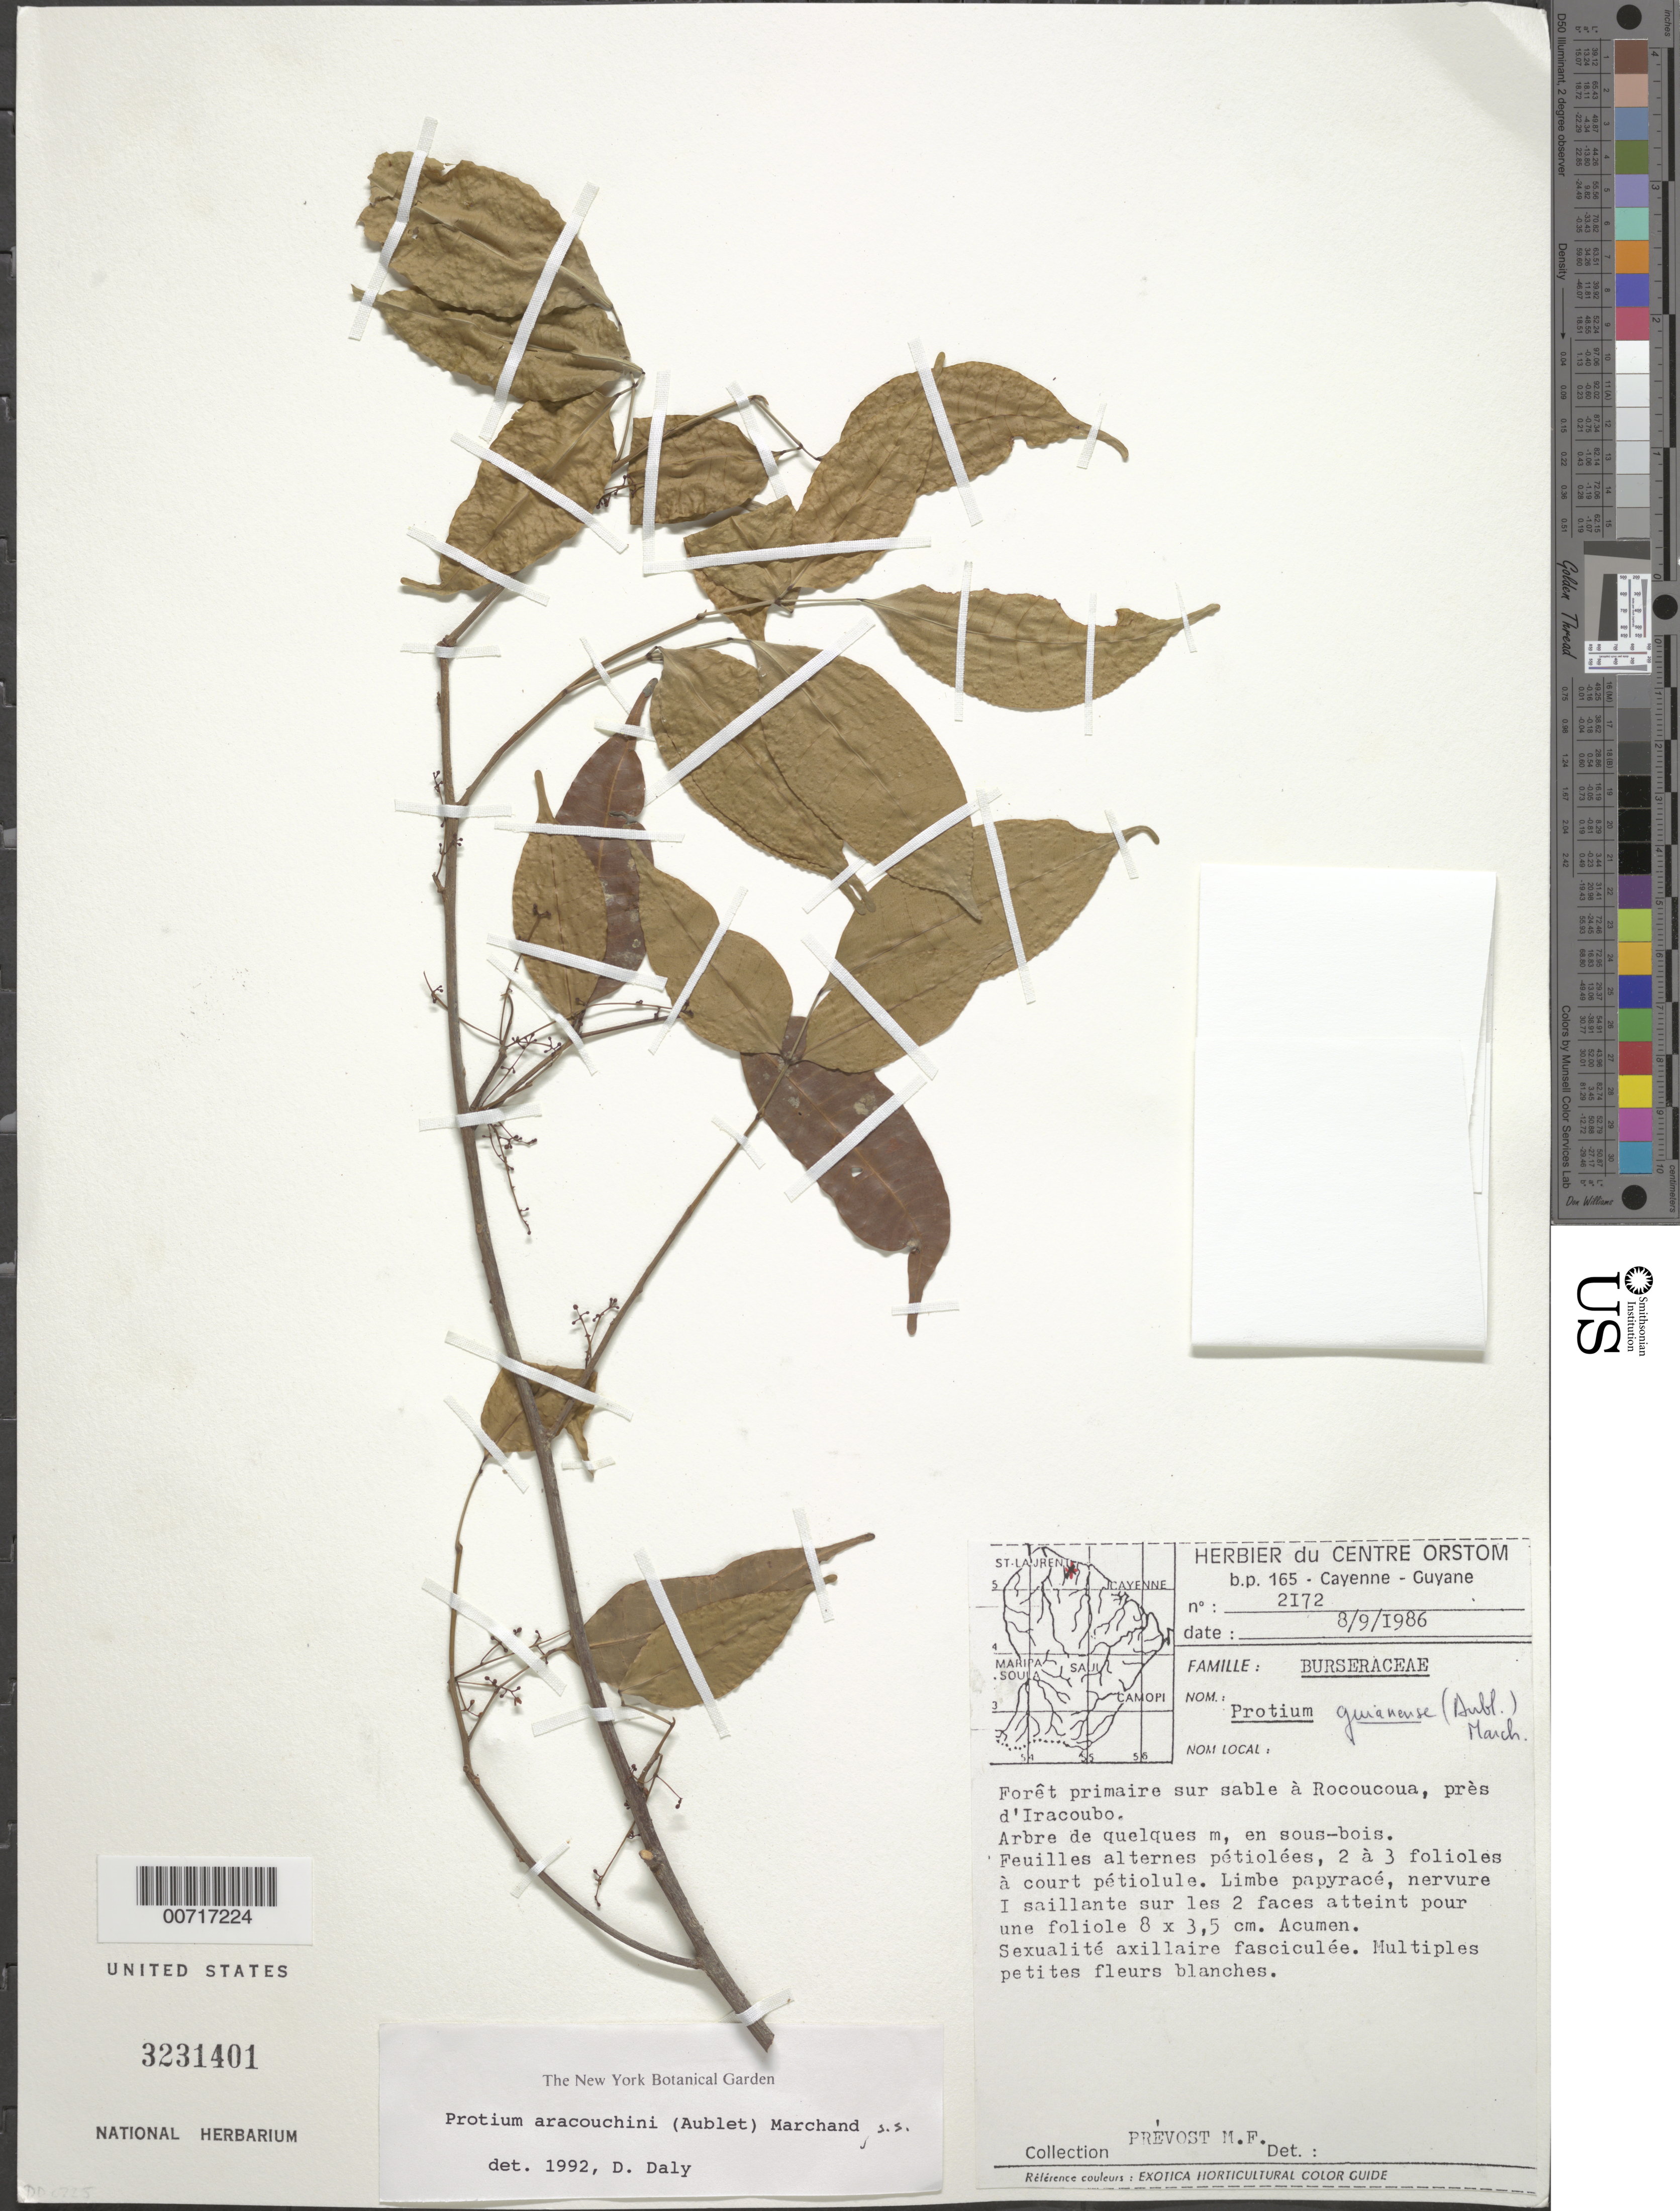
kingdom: Plantae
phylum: Tracheophyta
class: Magnoliopsida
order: Sapindales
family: Burseraceae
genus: Protium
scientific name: Protium aracouchini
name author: (Aubl.) Marchand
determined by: Daly, D. C.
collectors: M.-F. Prévost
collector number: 2172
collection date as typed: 8-Sep-86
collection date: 1986-09-08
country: French Guiana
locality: Rocoucoua, pres d'Iracoubo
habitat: Forest on sand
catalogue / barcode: US 3231401